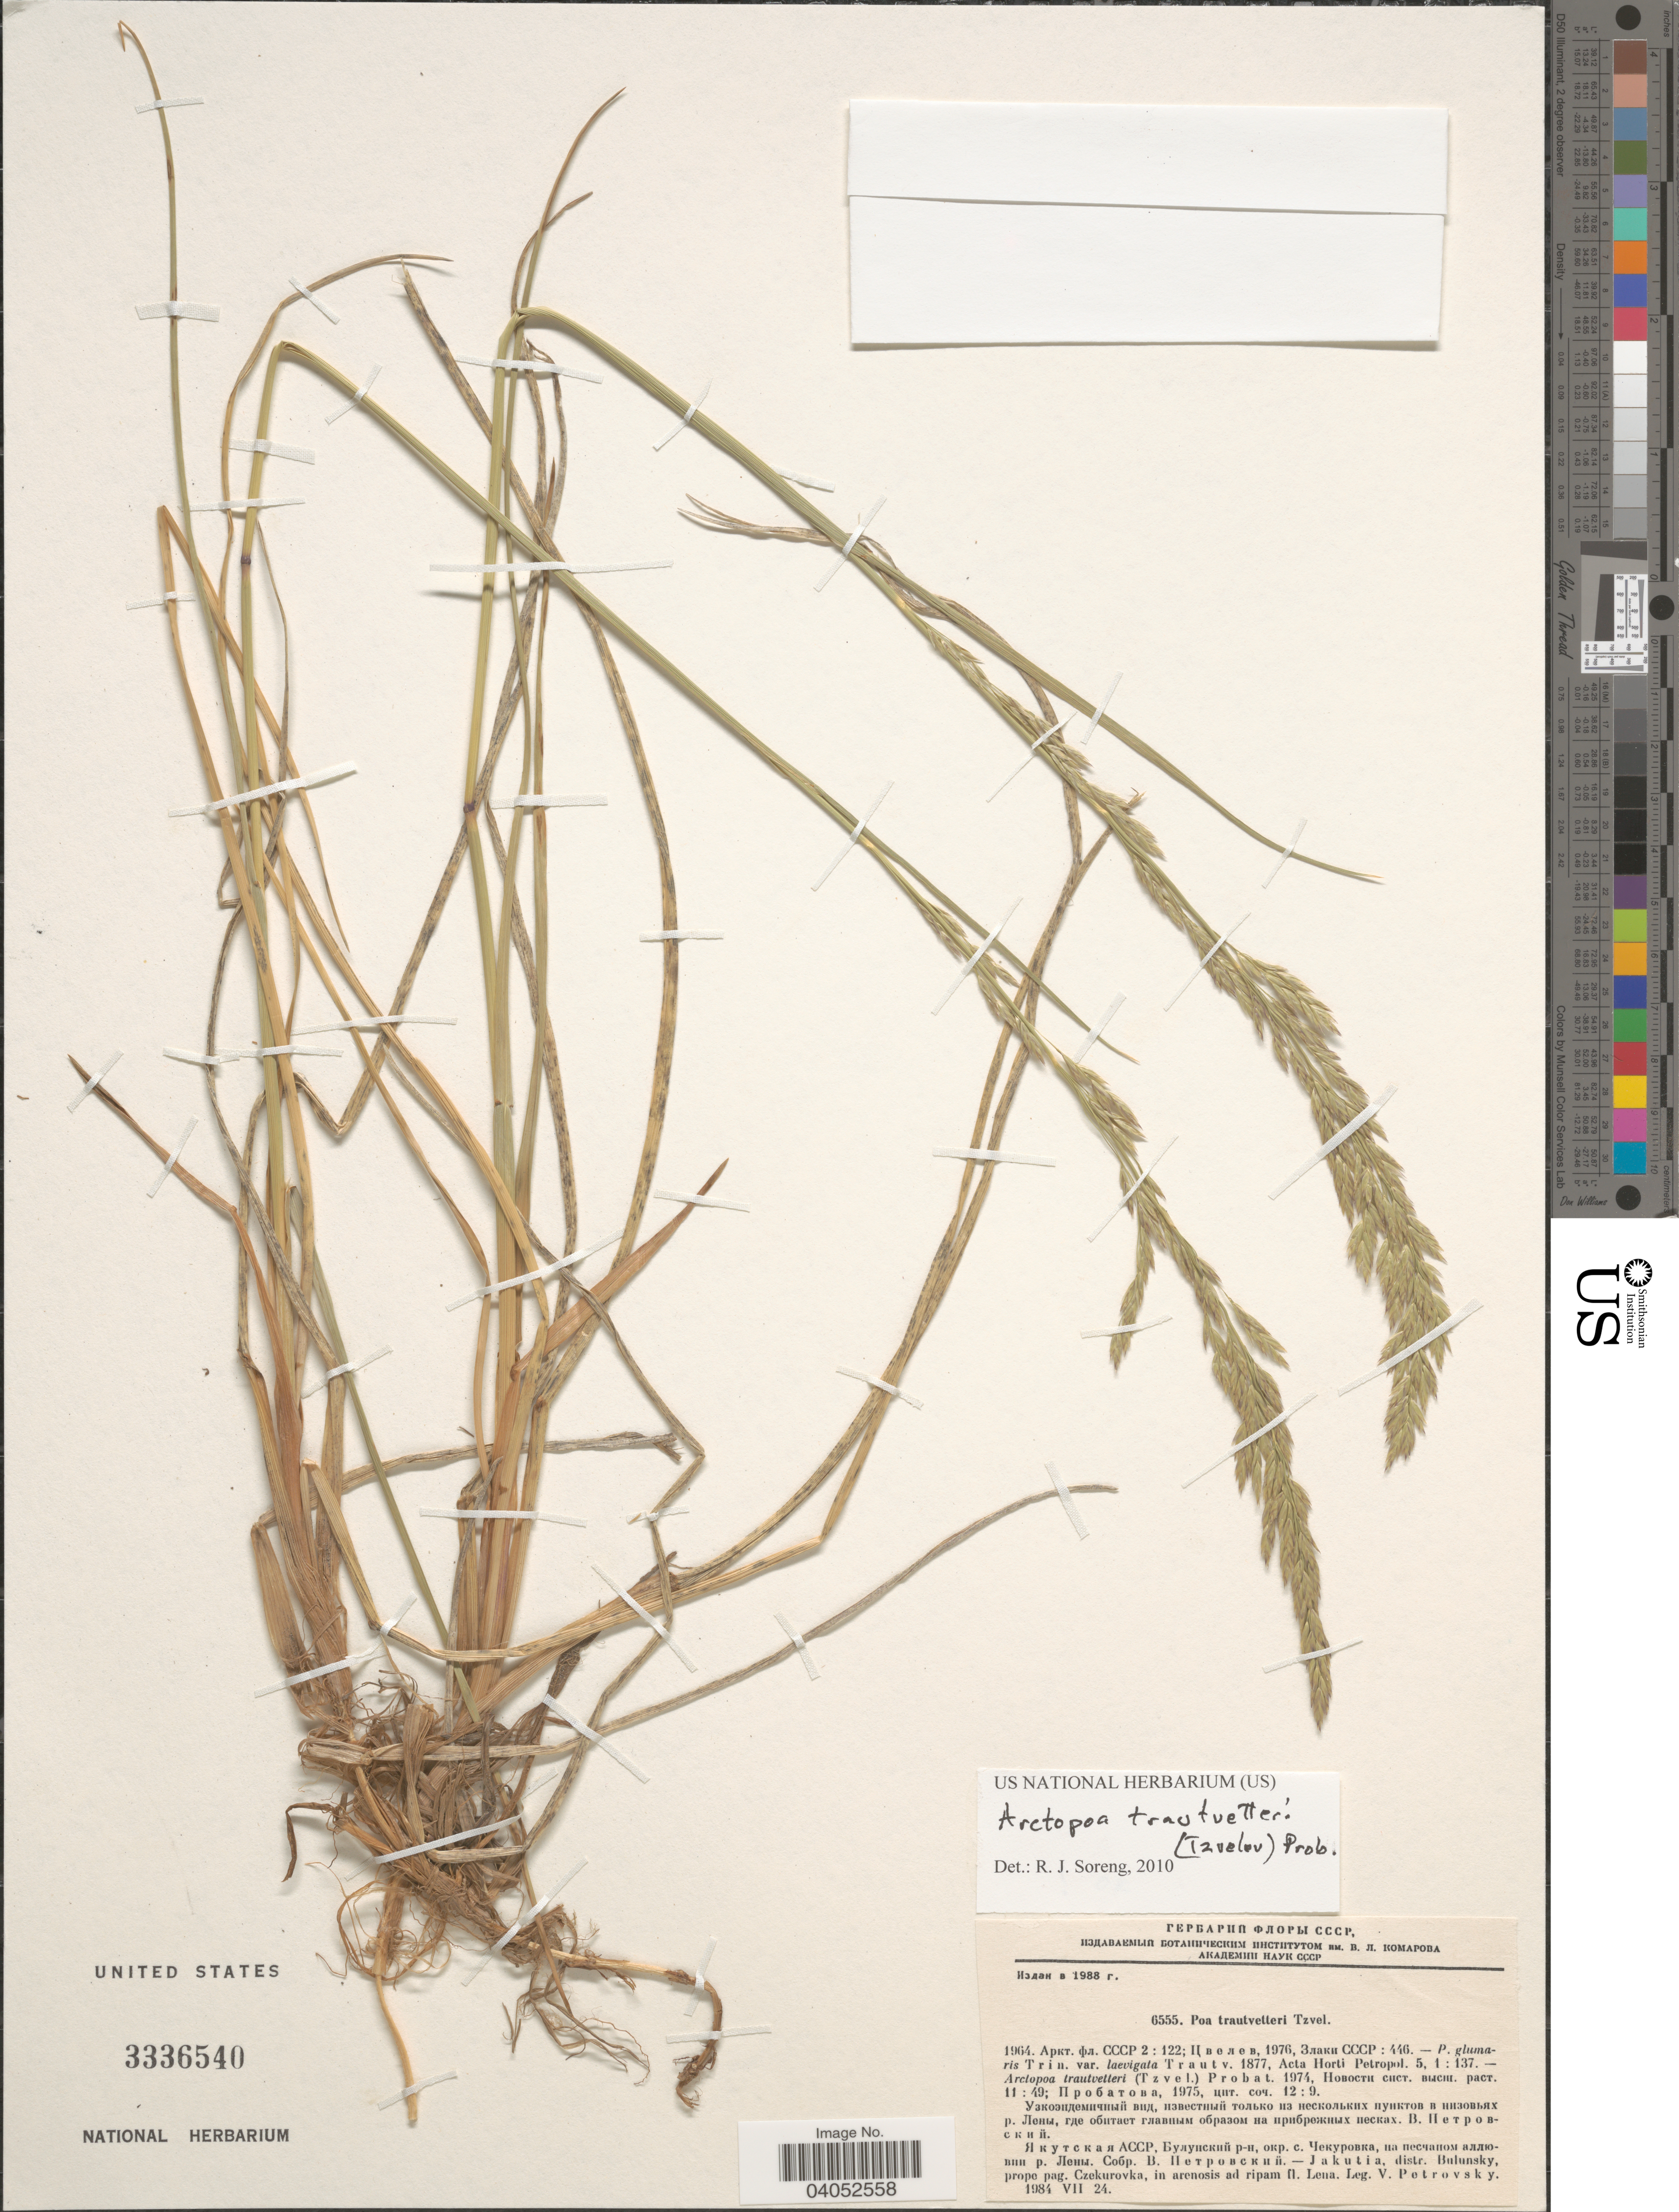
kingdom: Plantae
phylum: Tracheophyta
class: Liliopsida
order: Poales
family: Poaceae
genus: Arctopoa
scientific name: Arctopoa trautvetteri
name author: (Tzvelev) Prob.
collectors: V. Petrovsky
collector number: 6555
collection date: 1984-07-24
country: Russian Federation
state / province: Sakha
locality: Jakutia, distr. Bulunsky, prope pag. Czekurovka, in arenosis ad ripam fl. Lena.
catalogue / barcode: US 3336540